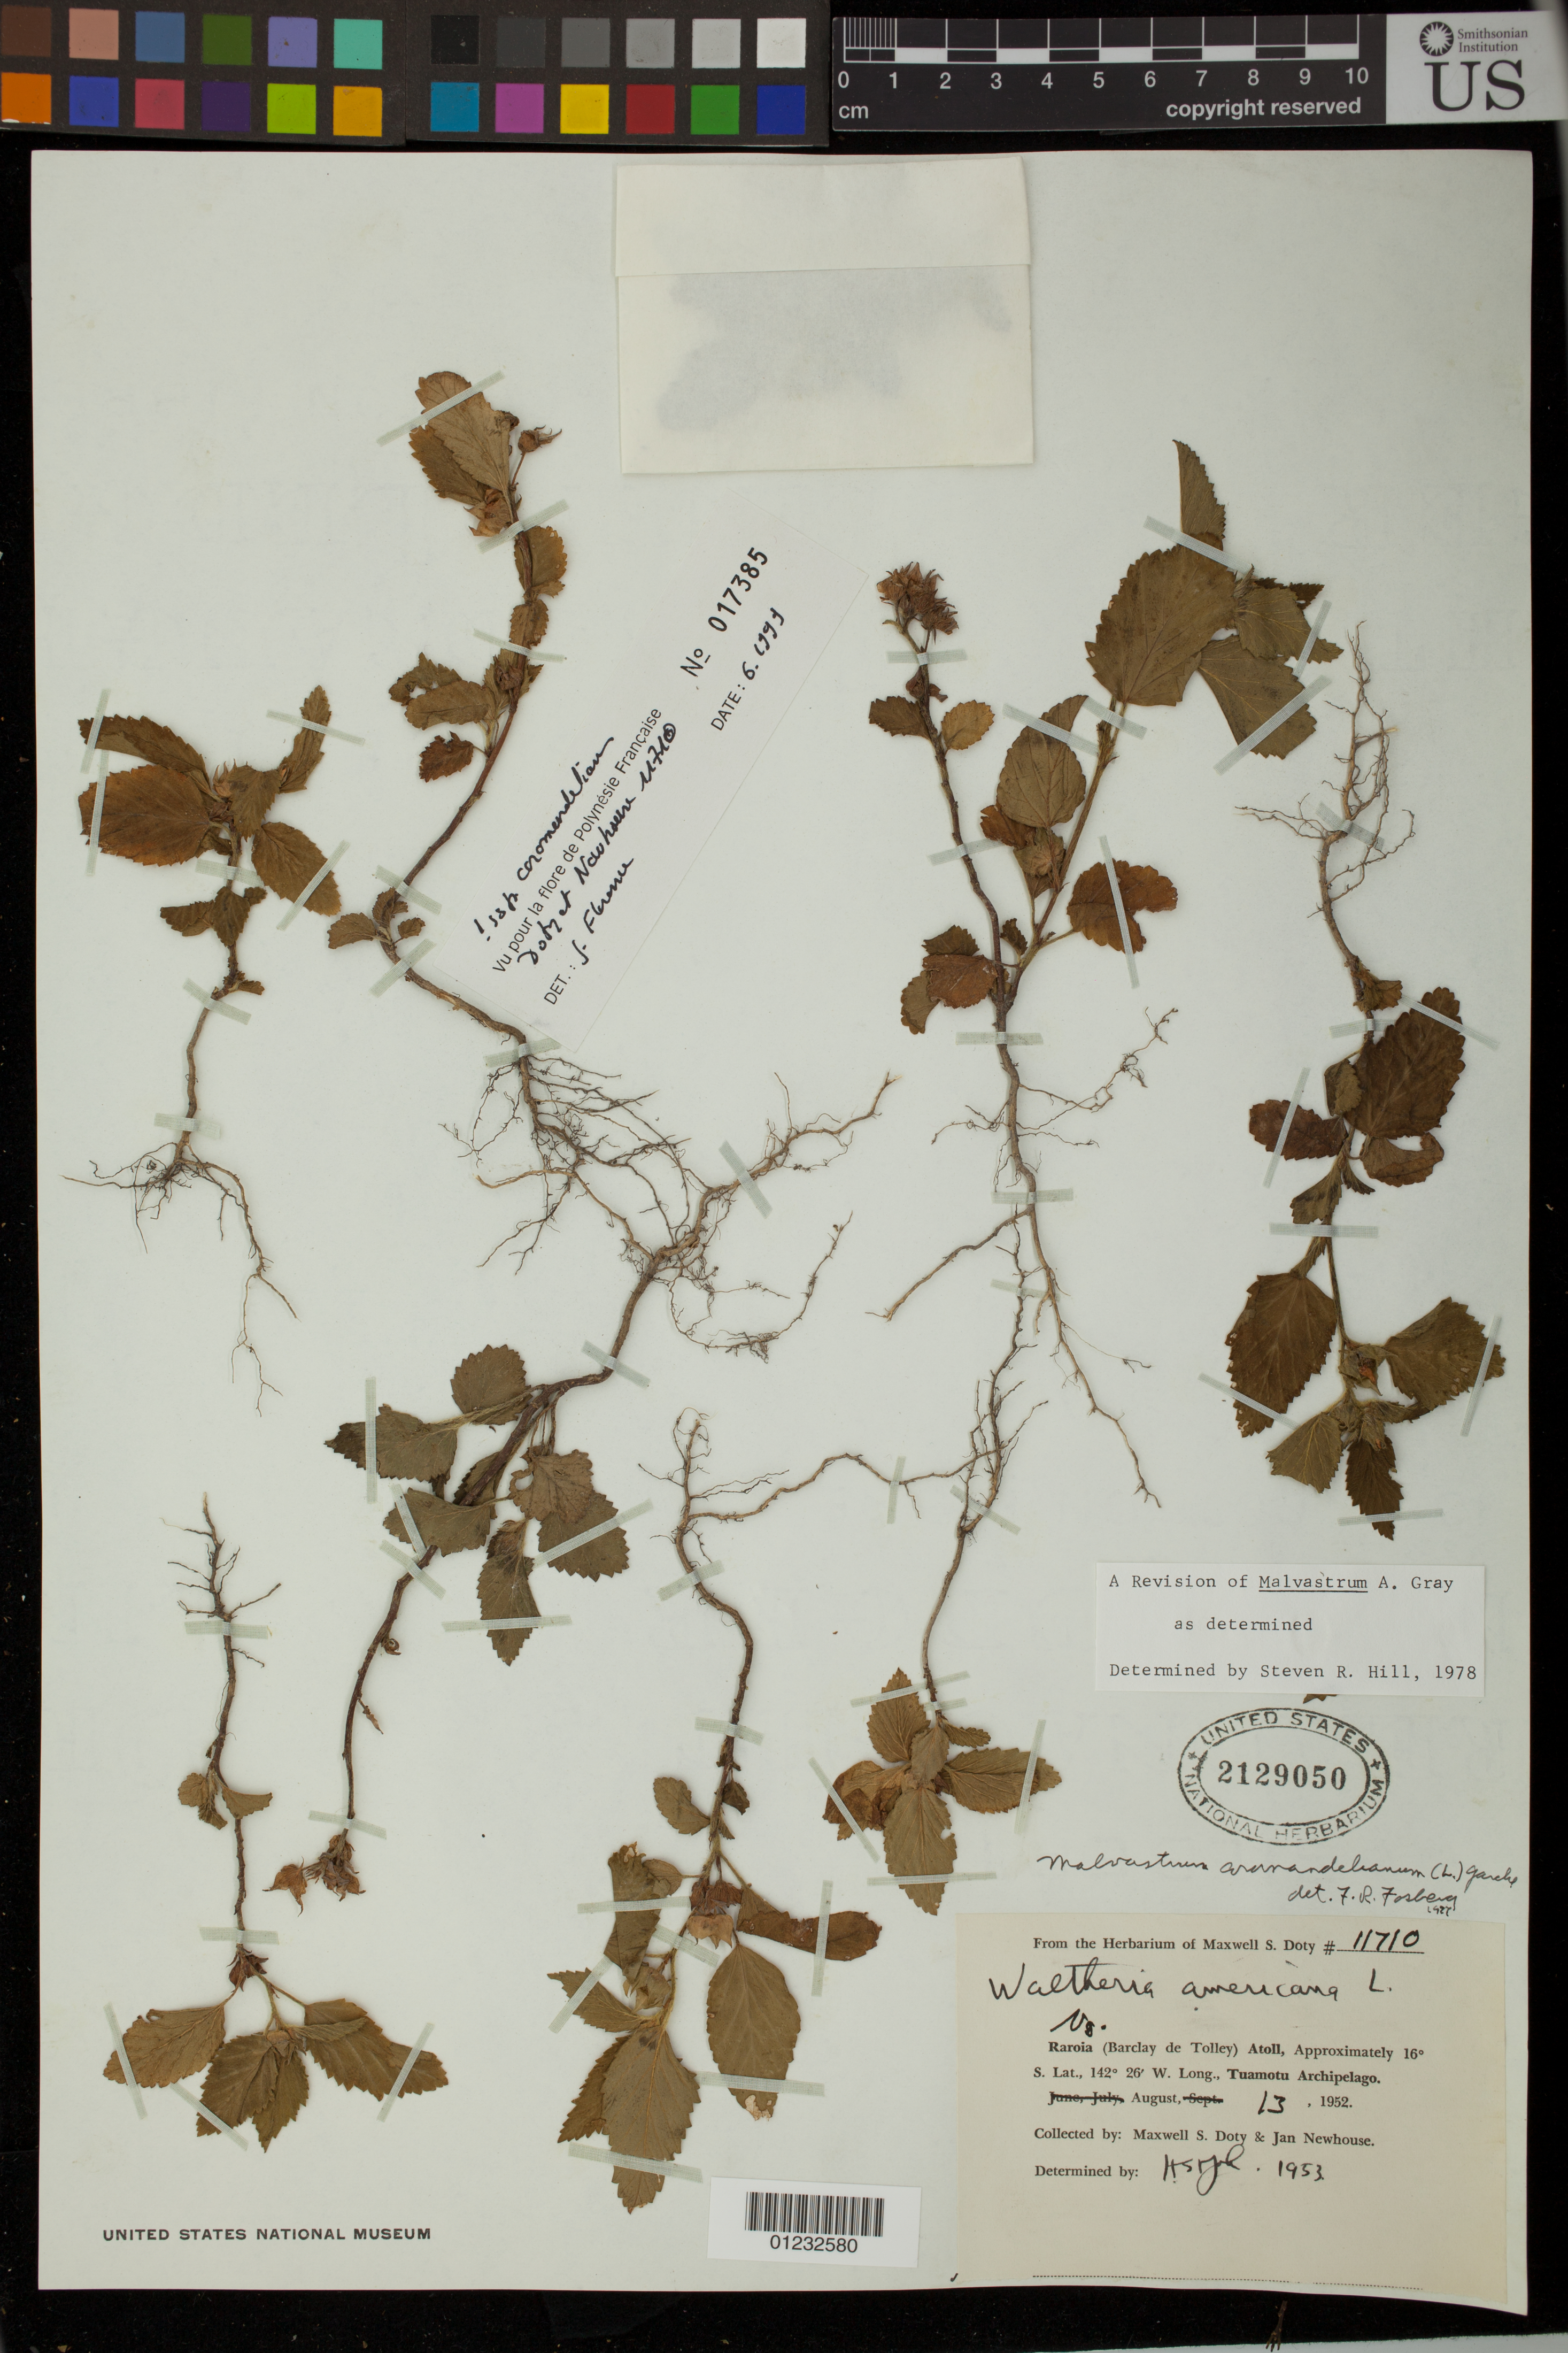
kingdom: Plantae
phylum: Tracheophyta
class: Magnoliopsida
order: Malvales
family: Malvaceae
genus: Malvastrum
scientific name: Malvastrum coromandelianum subsp. coromandelianum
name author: (L.) Garcke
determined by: Florence, J.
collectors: M. S. Doty & W. J. Newhouse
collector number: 11710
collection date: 1952-08-13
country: French Polynesia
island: Raroia Atoll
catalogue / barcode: US 2129050